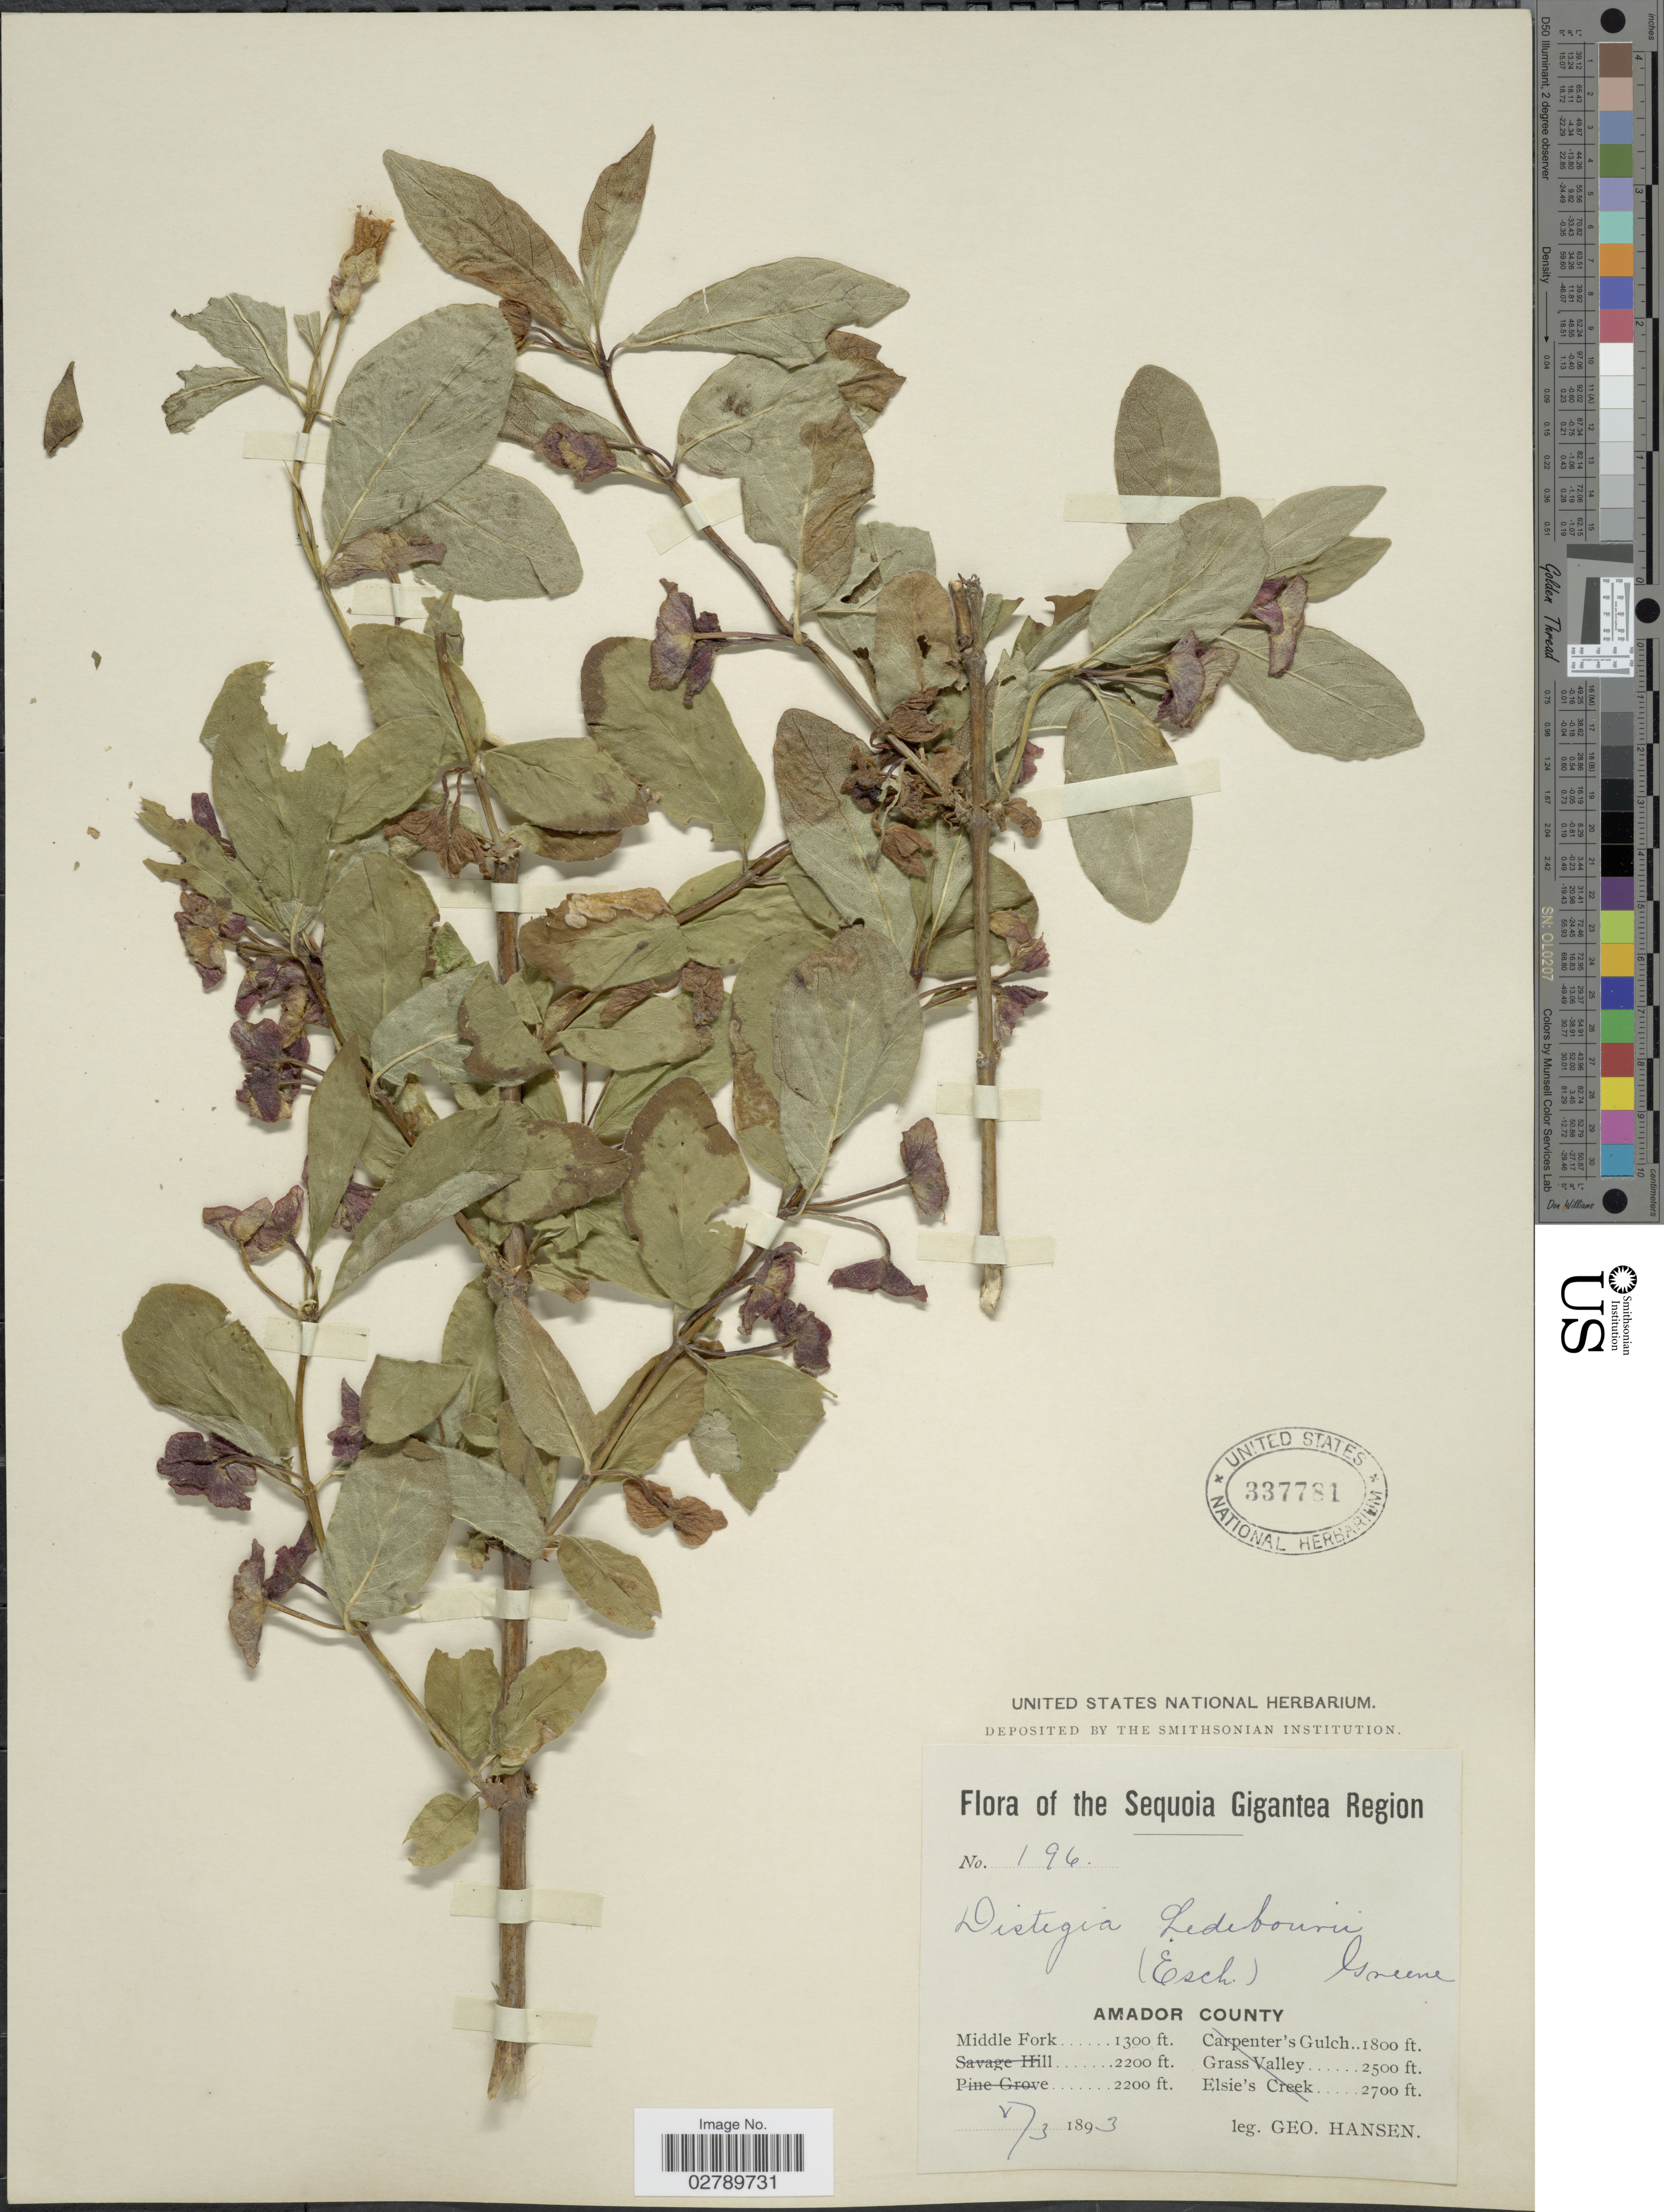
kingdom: Plantae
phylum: Tracheophyta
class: Magnoliopsida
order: Dipsacales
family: Caprifoliaceae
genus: Lonicera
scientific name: Lonicera ledebourii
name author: Eschsch.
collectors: G. Hansen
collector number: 196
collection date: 1893-05-03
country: United States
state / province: California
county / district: Amador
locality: The Sequoia Gigantea Region. Amador County. Middle Fork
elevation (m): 396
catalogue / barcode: US 337781